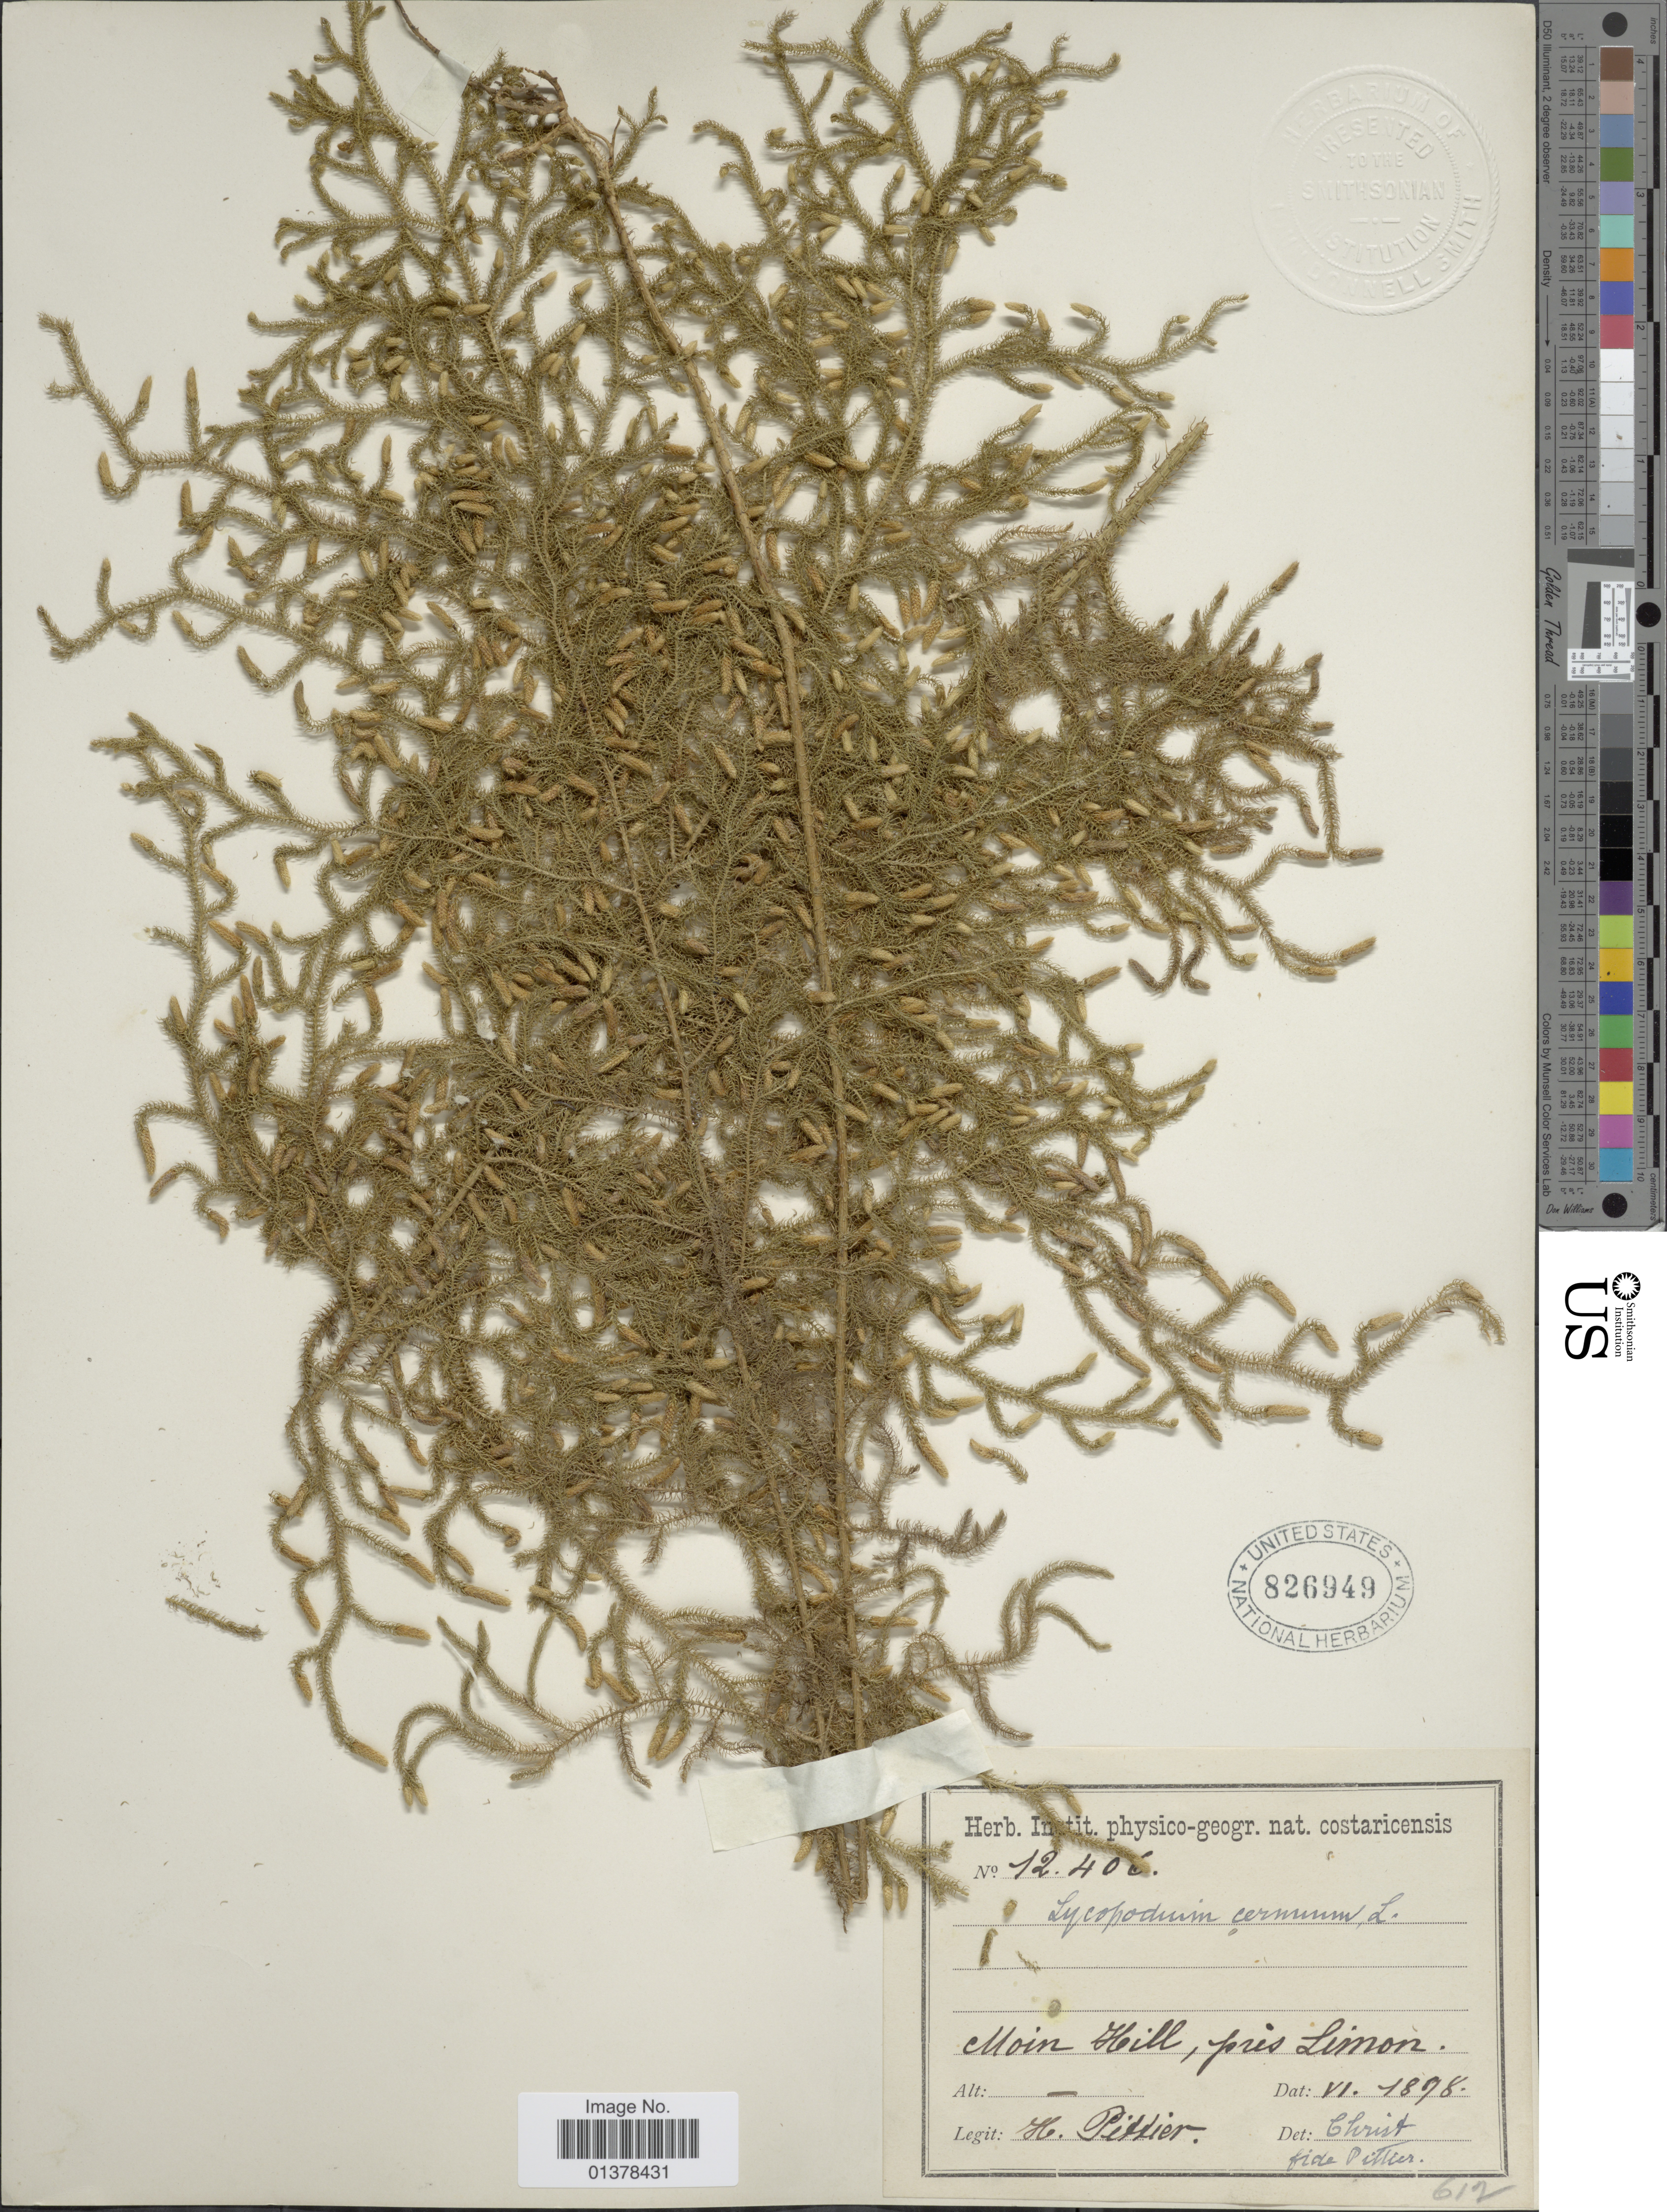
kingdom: Plantae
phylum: Tracheophyta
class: Lycopodiopsida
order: Lycopodiales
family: Lycopodiaceae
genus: Palhinhaea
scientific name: Palhinhaea cernua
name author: (L.) Vasc. & Franco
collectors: H. F. Pittier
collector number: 12406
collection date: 1898-06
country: Costa Rica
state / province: Limón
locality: Moin Hill, pres Limon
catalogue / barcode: US 826949